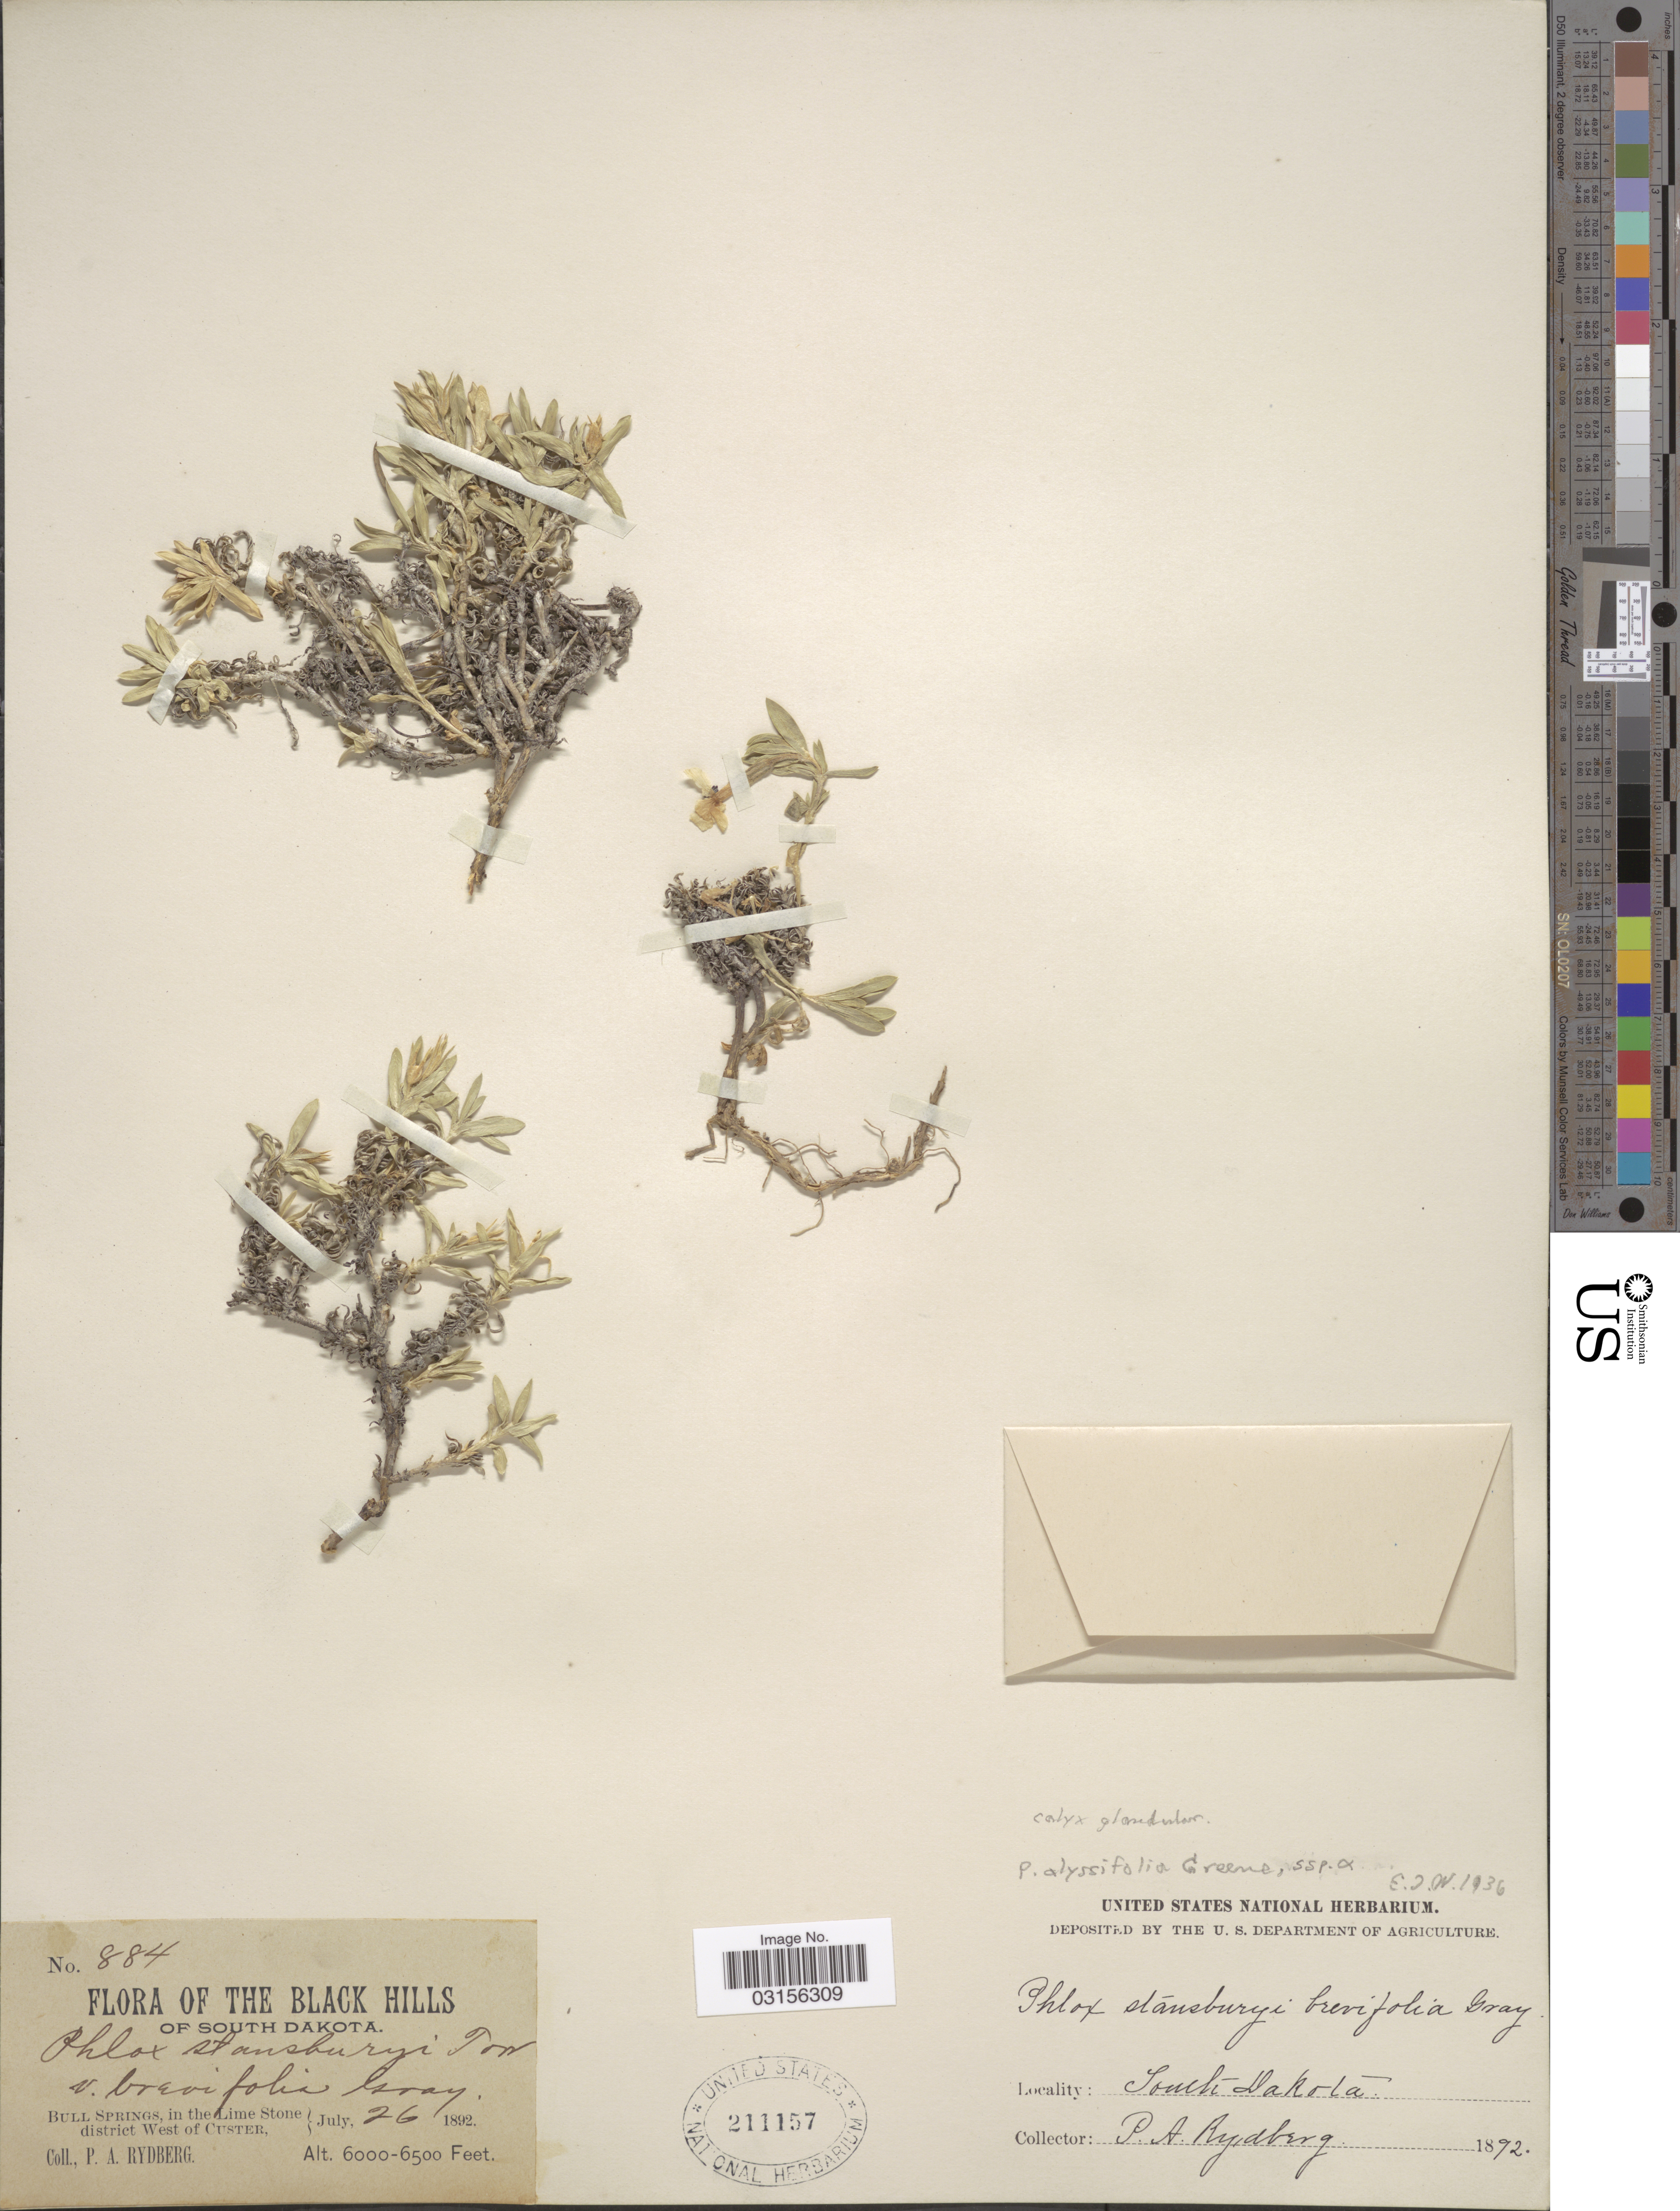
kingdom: Plantae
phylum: Tracheophyta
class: Magnoliopsida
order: Ericales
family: Polemoniaceae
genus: Phlox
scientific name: Phlox alyssifolia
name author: Greene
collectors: P. A. Rydberg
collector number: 884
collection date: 1892-07-26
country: United States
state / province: South Dakota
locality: The Black Hills of South Dakota. Bull Springs, in the Lime Stone district West of Custer.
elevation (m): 1829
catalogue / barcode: US 211157